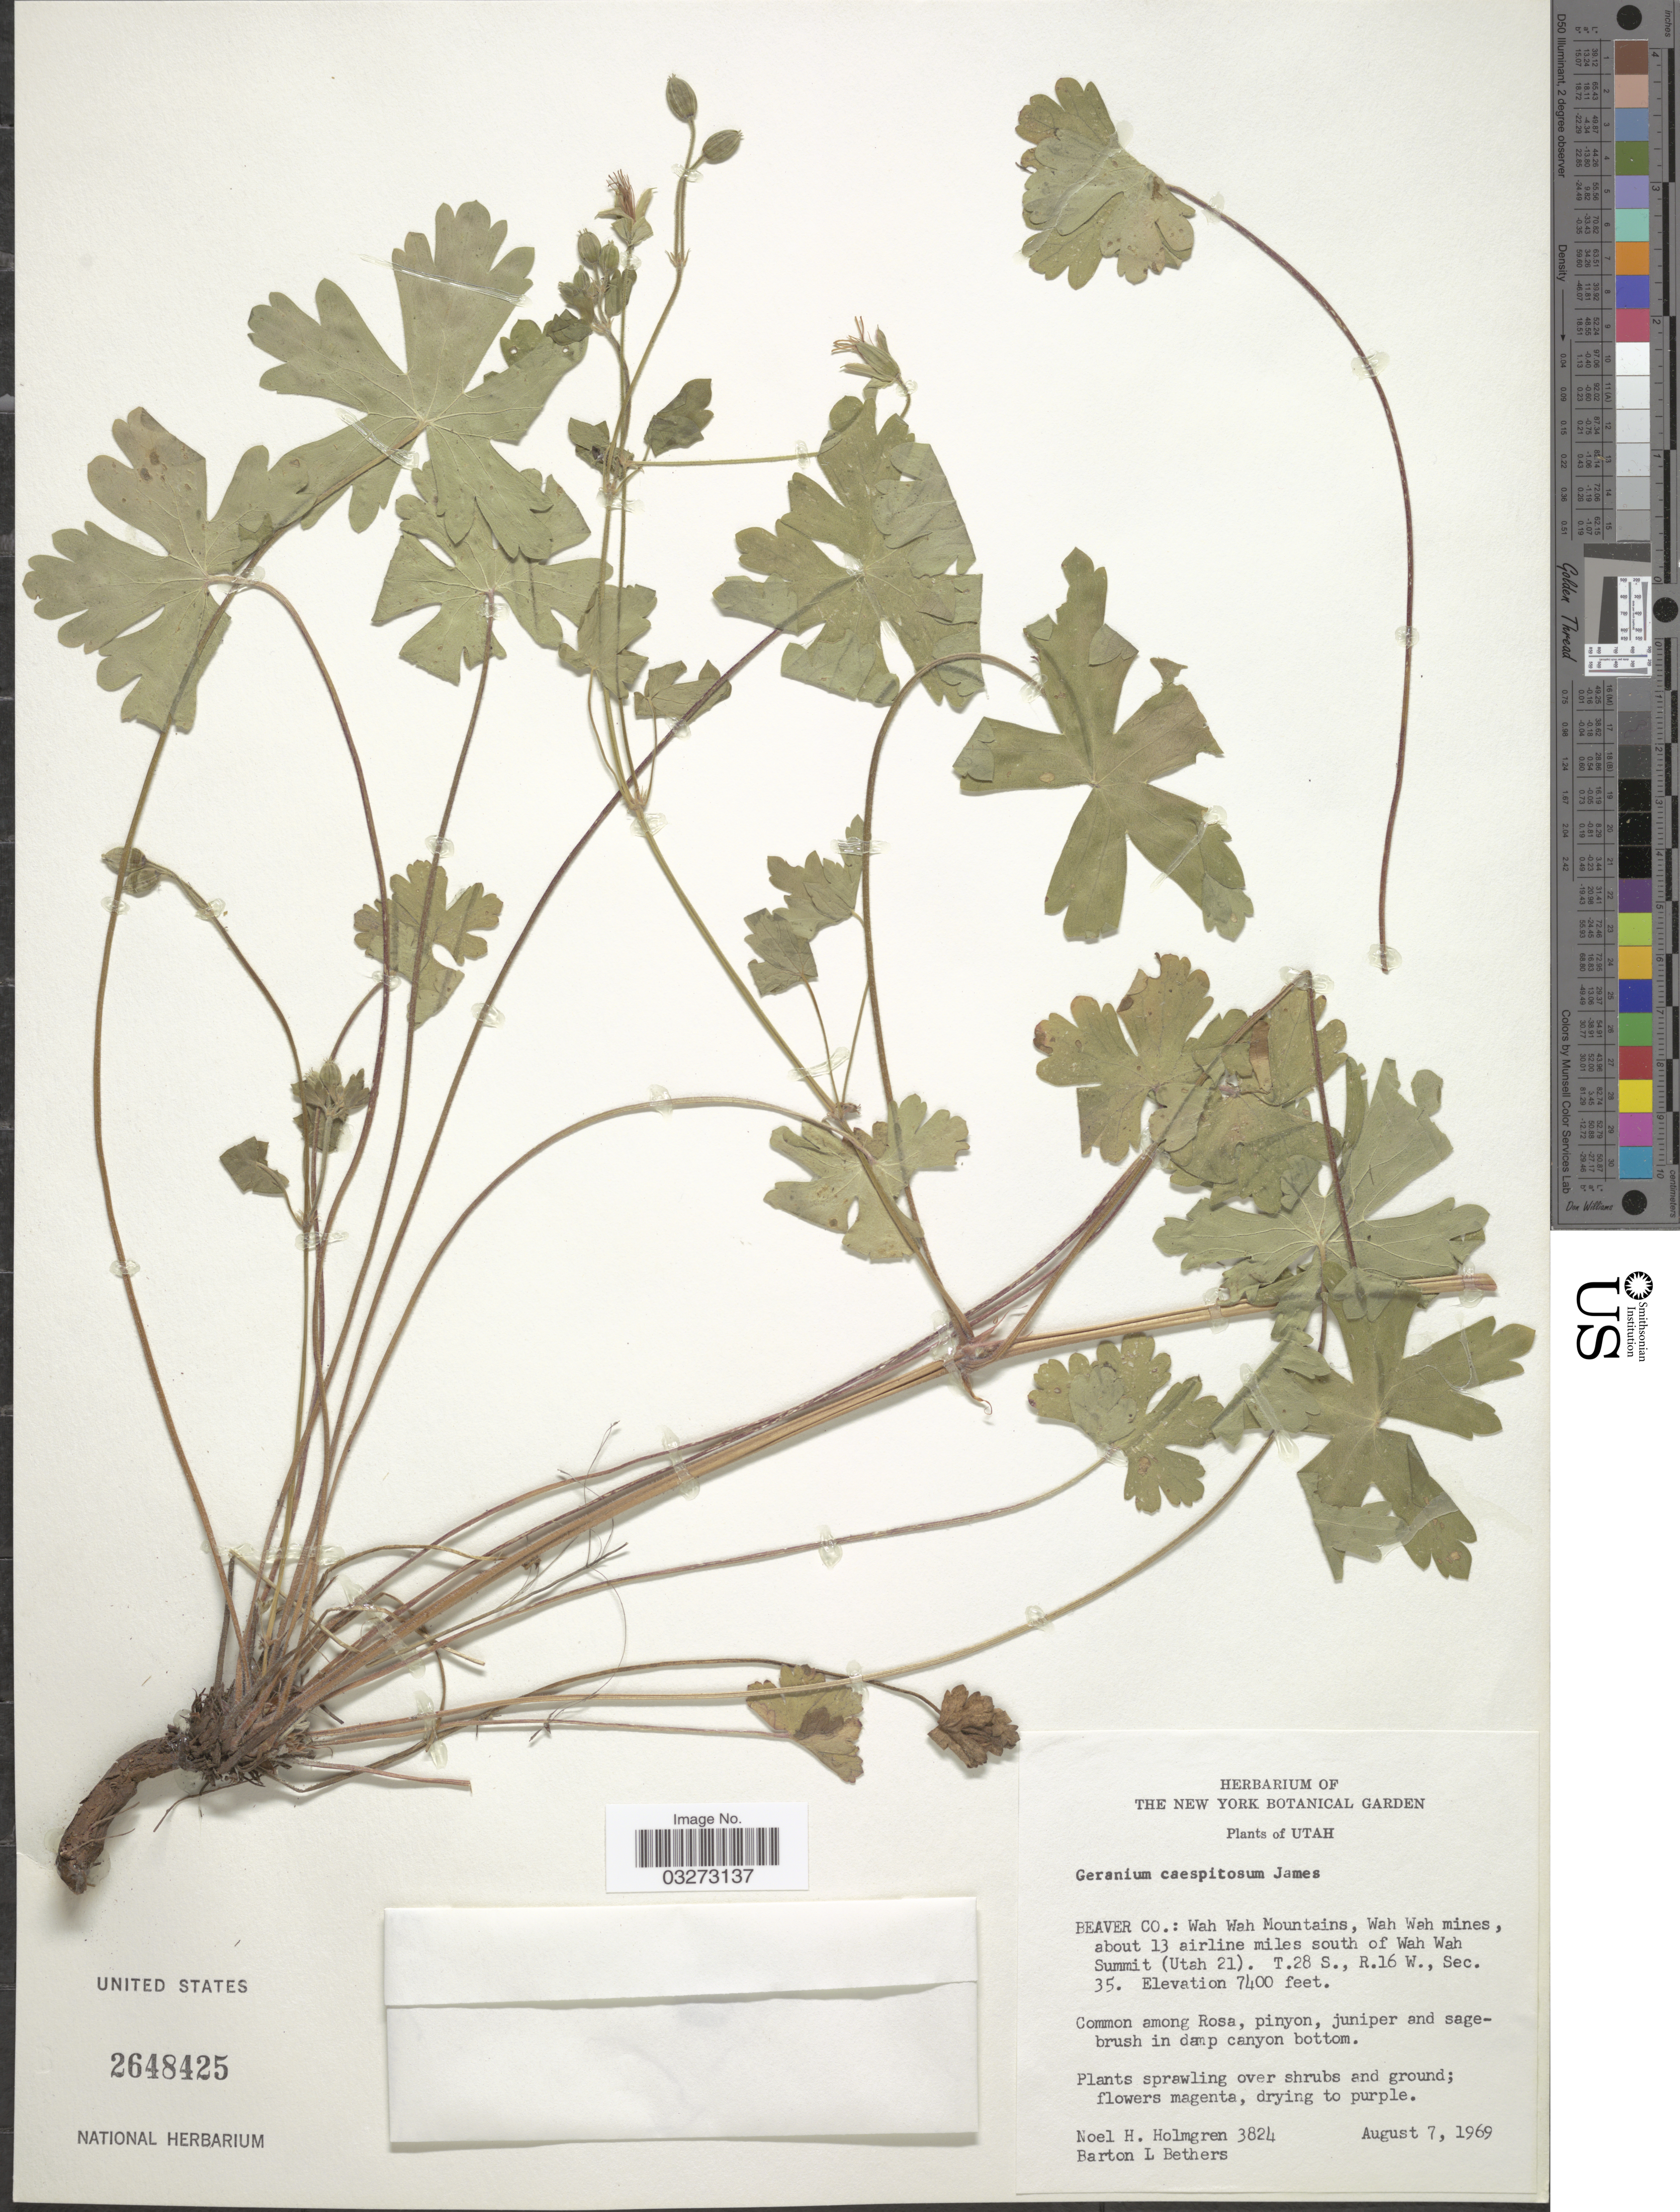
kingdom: Plantae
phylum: Tracheophyta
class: Magnoliopsida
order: Geraniales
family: Geraniaceae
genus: Geranium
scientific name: Geranium caespitosum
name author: E. James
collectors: N. H. Holmgren & B. Bethers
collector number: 3824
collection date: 1969-08-07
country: United States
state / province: Utah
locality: Beaver Co.: Wah Wah Mountains, Wah Wah mines, about 13 airline miles south of Wah Wah Summit (Utah 21). T. 28 S., R.16 W., Sec. 35.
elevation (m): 2256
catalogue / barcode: US 2648425